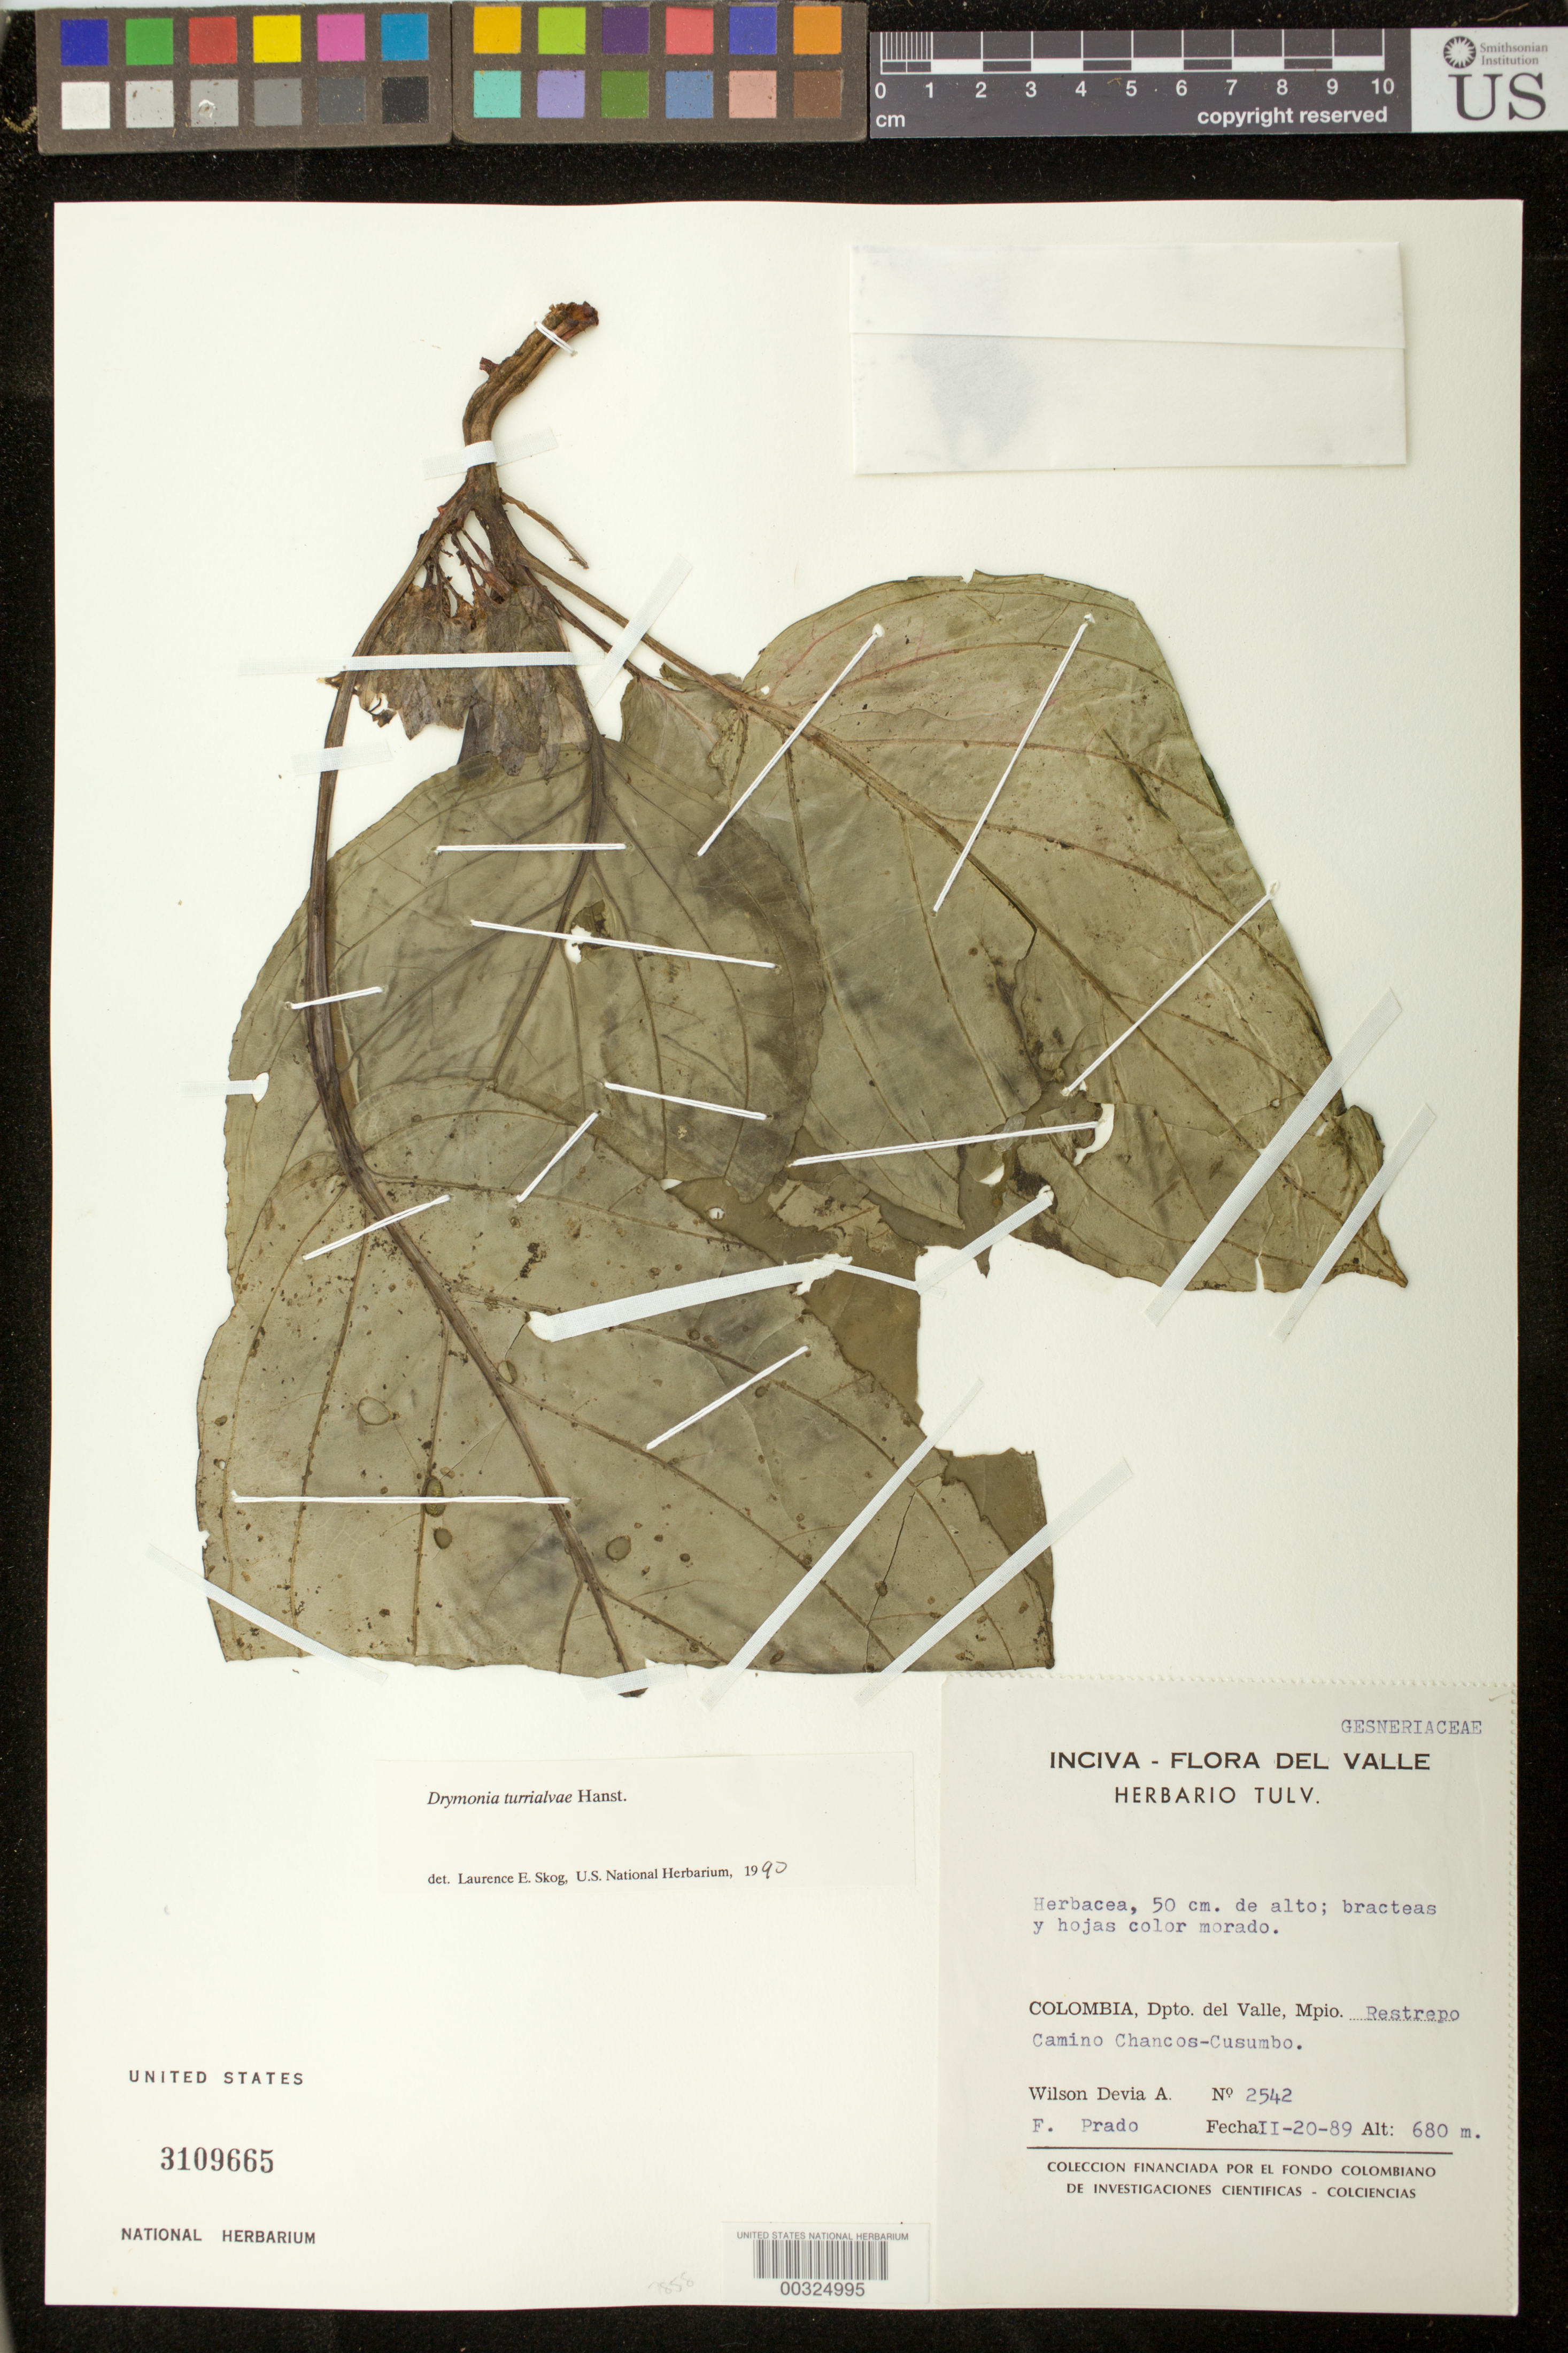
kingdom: Plantae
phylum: Tracheophyta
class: Magnoliopsida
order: Lamiales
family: Gesneriaceae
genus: Drymonia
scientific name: Drymonia turrialvae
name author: Hanst.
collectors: W. Devia A. & F. Prado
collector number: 2542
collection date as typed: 20 Feb 1989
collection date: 1989-02-20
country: Colombia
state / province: Valle del Cauca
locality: Mun. of Restrepo, Chancos-Cusumbo road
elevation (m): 680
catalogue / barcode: US 3109665